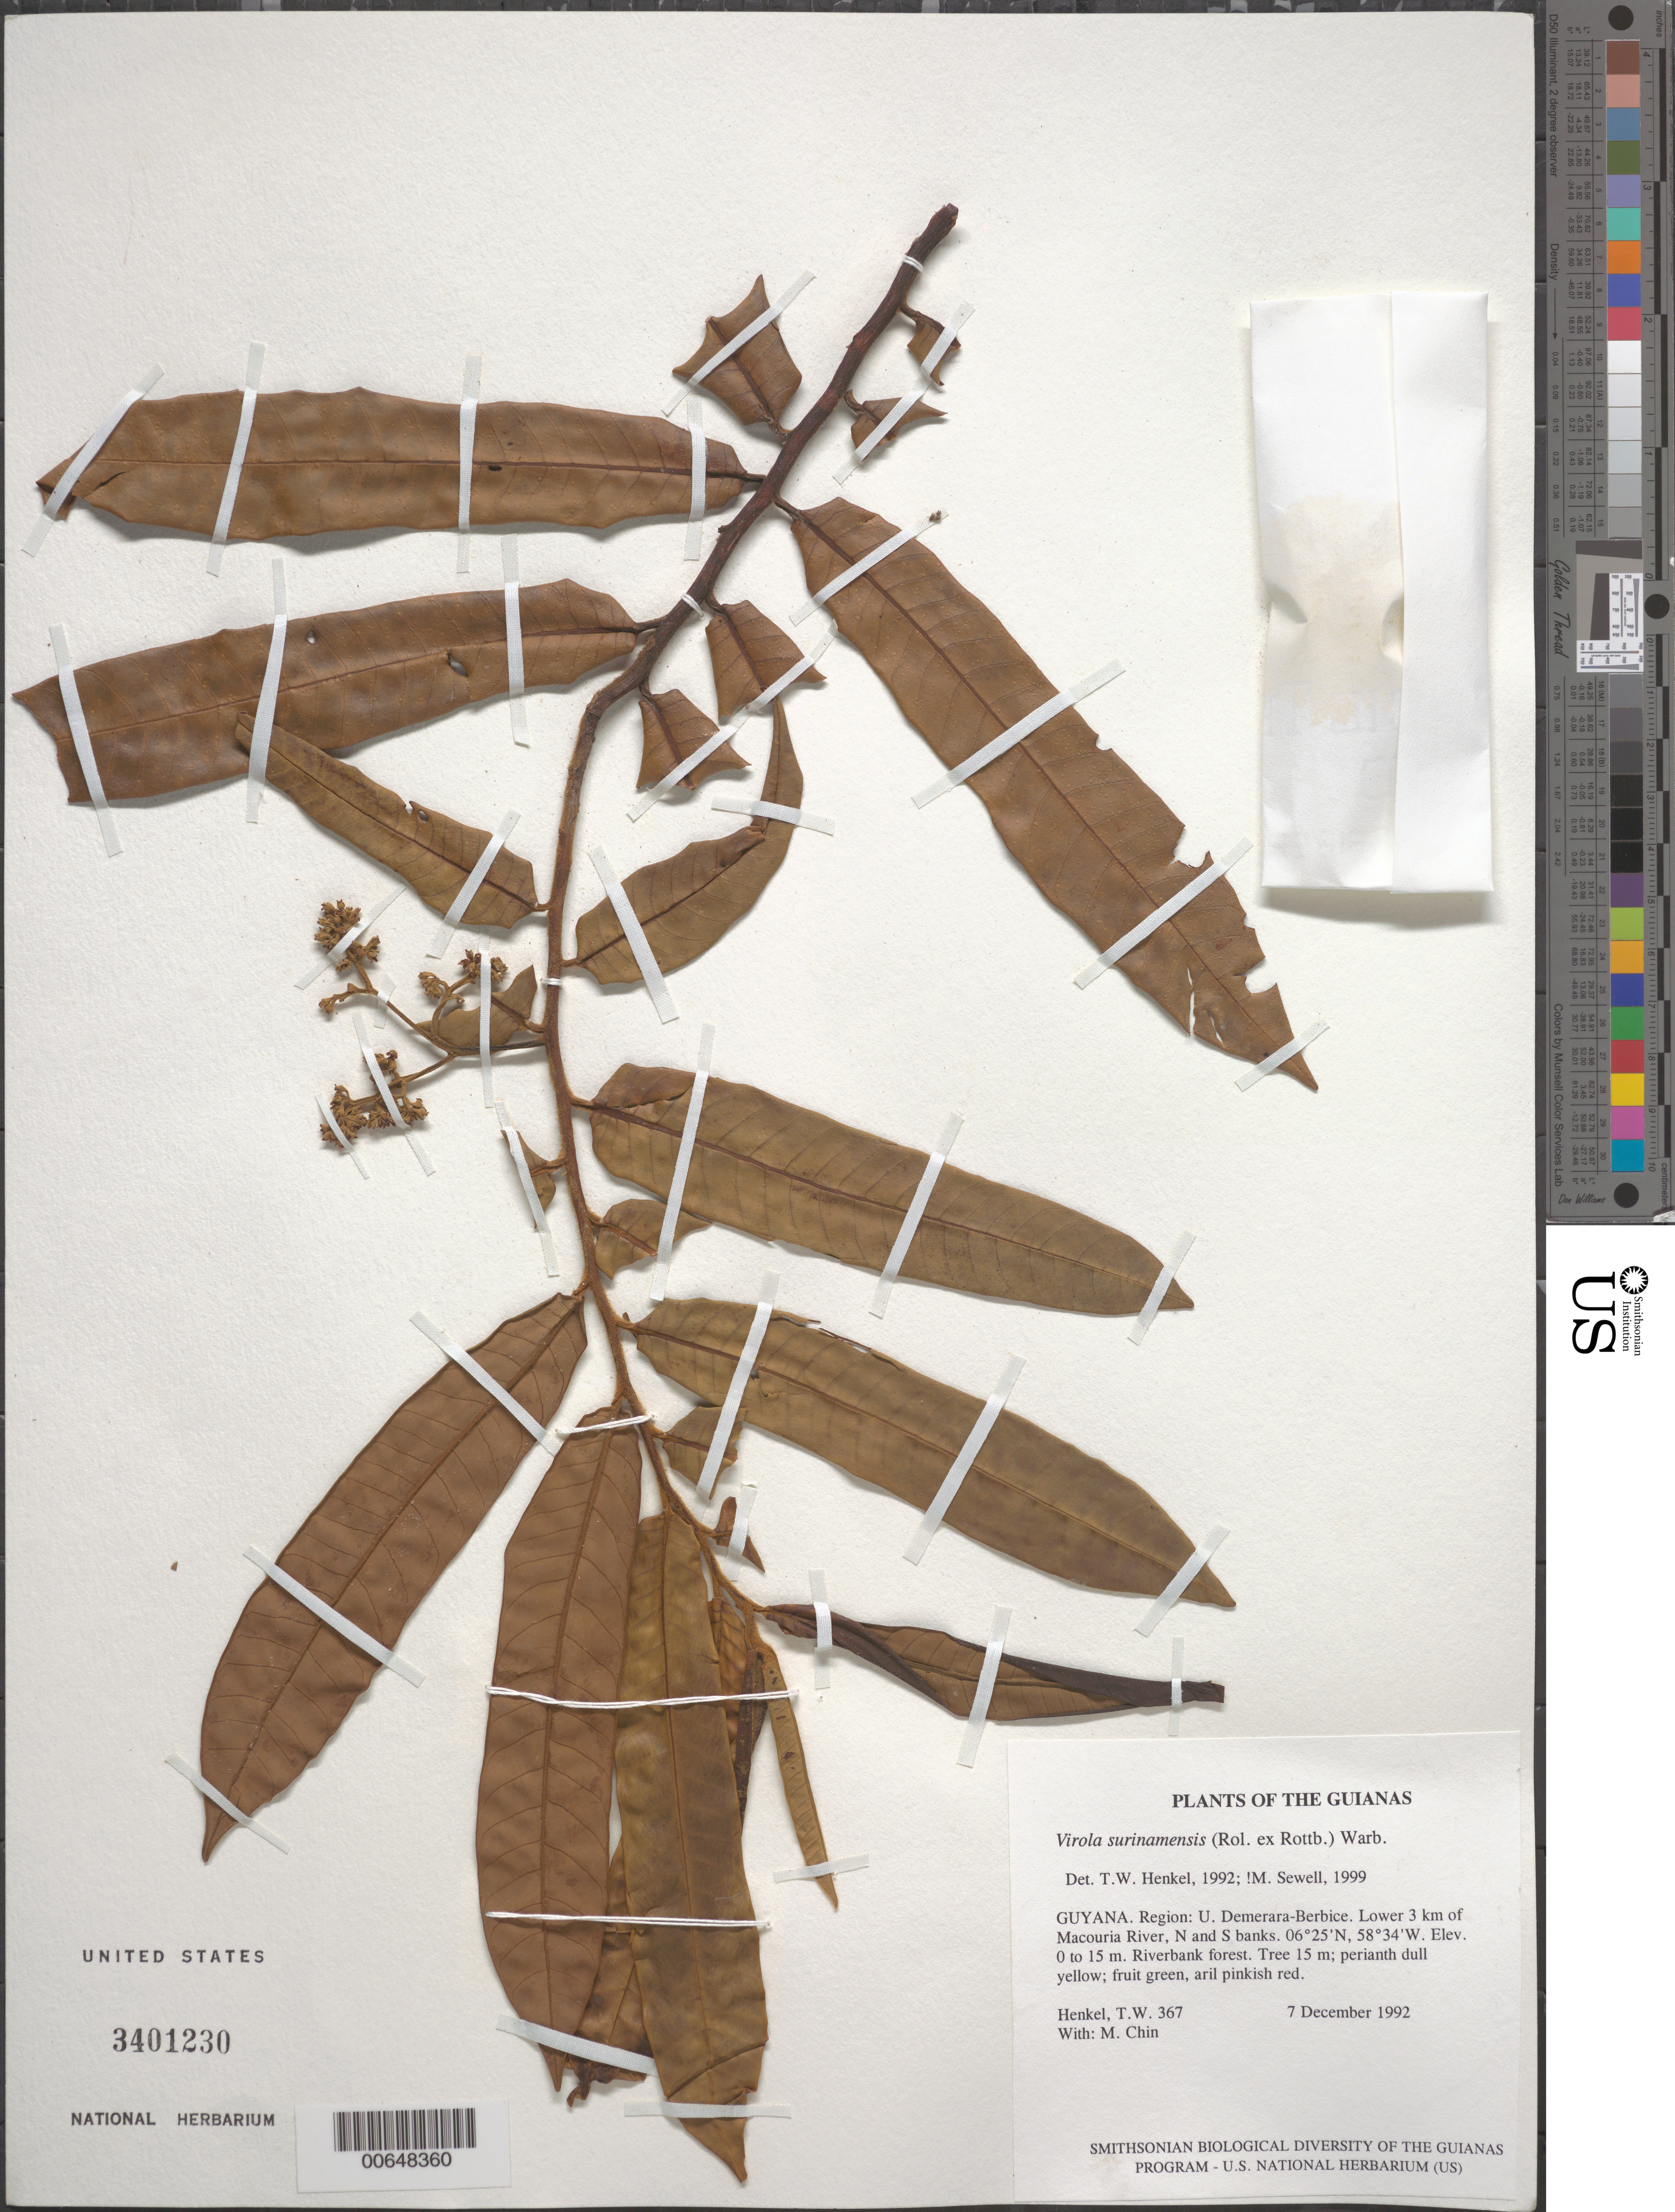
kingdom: Plantae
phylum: Tracheophyta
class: Magnoliopsida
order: Magnoliales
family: Myristicaceae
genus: Virola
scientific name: Virola surinamensis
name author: (Rol.) Warb.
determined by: Sewell, M.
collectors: T. Henkel & M. Chin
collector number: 367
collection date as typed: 7 December 1992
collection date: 1992-12-07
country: Guyana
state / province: U. Demerara-Berbice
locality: Lower 3 km of Macouria River, N and S banks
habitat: Riverbank forest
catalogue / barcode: US 3401230